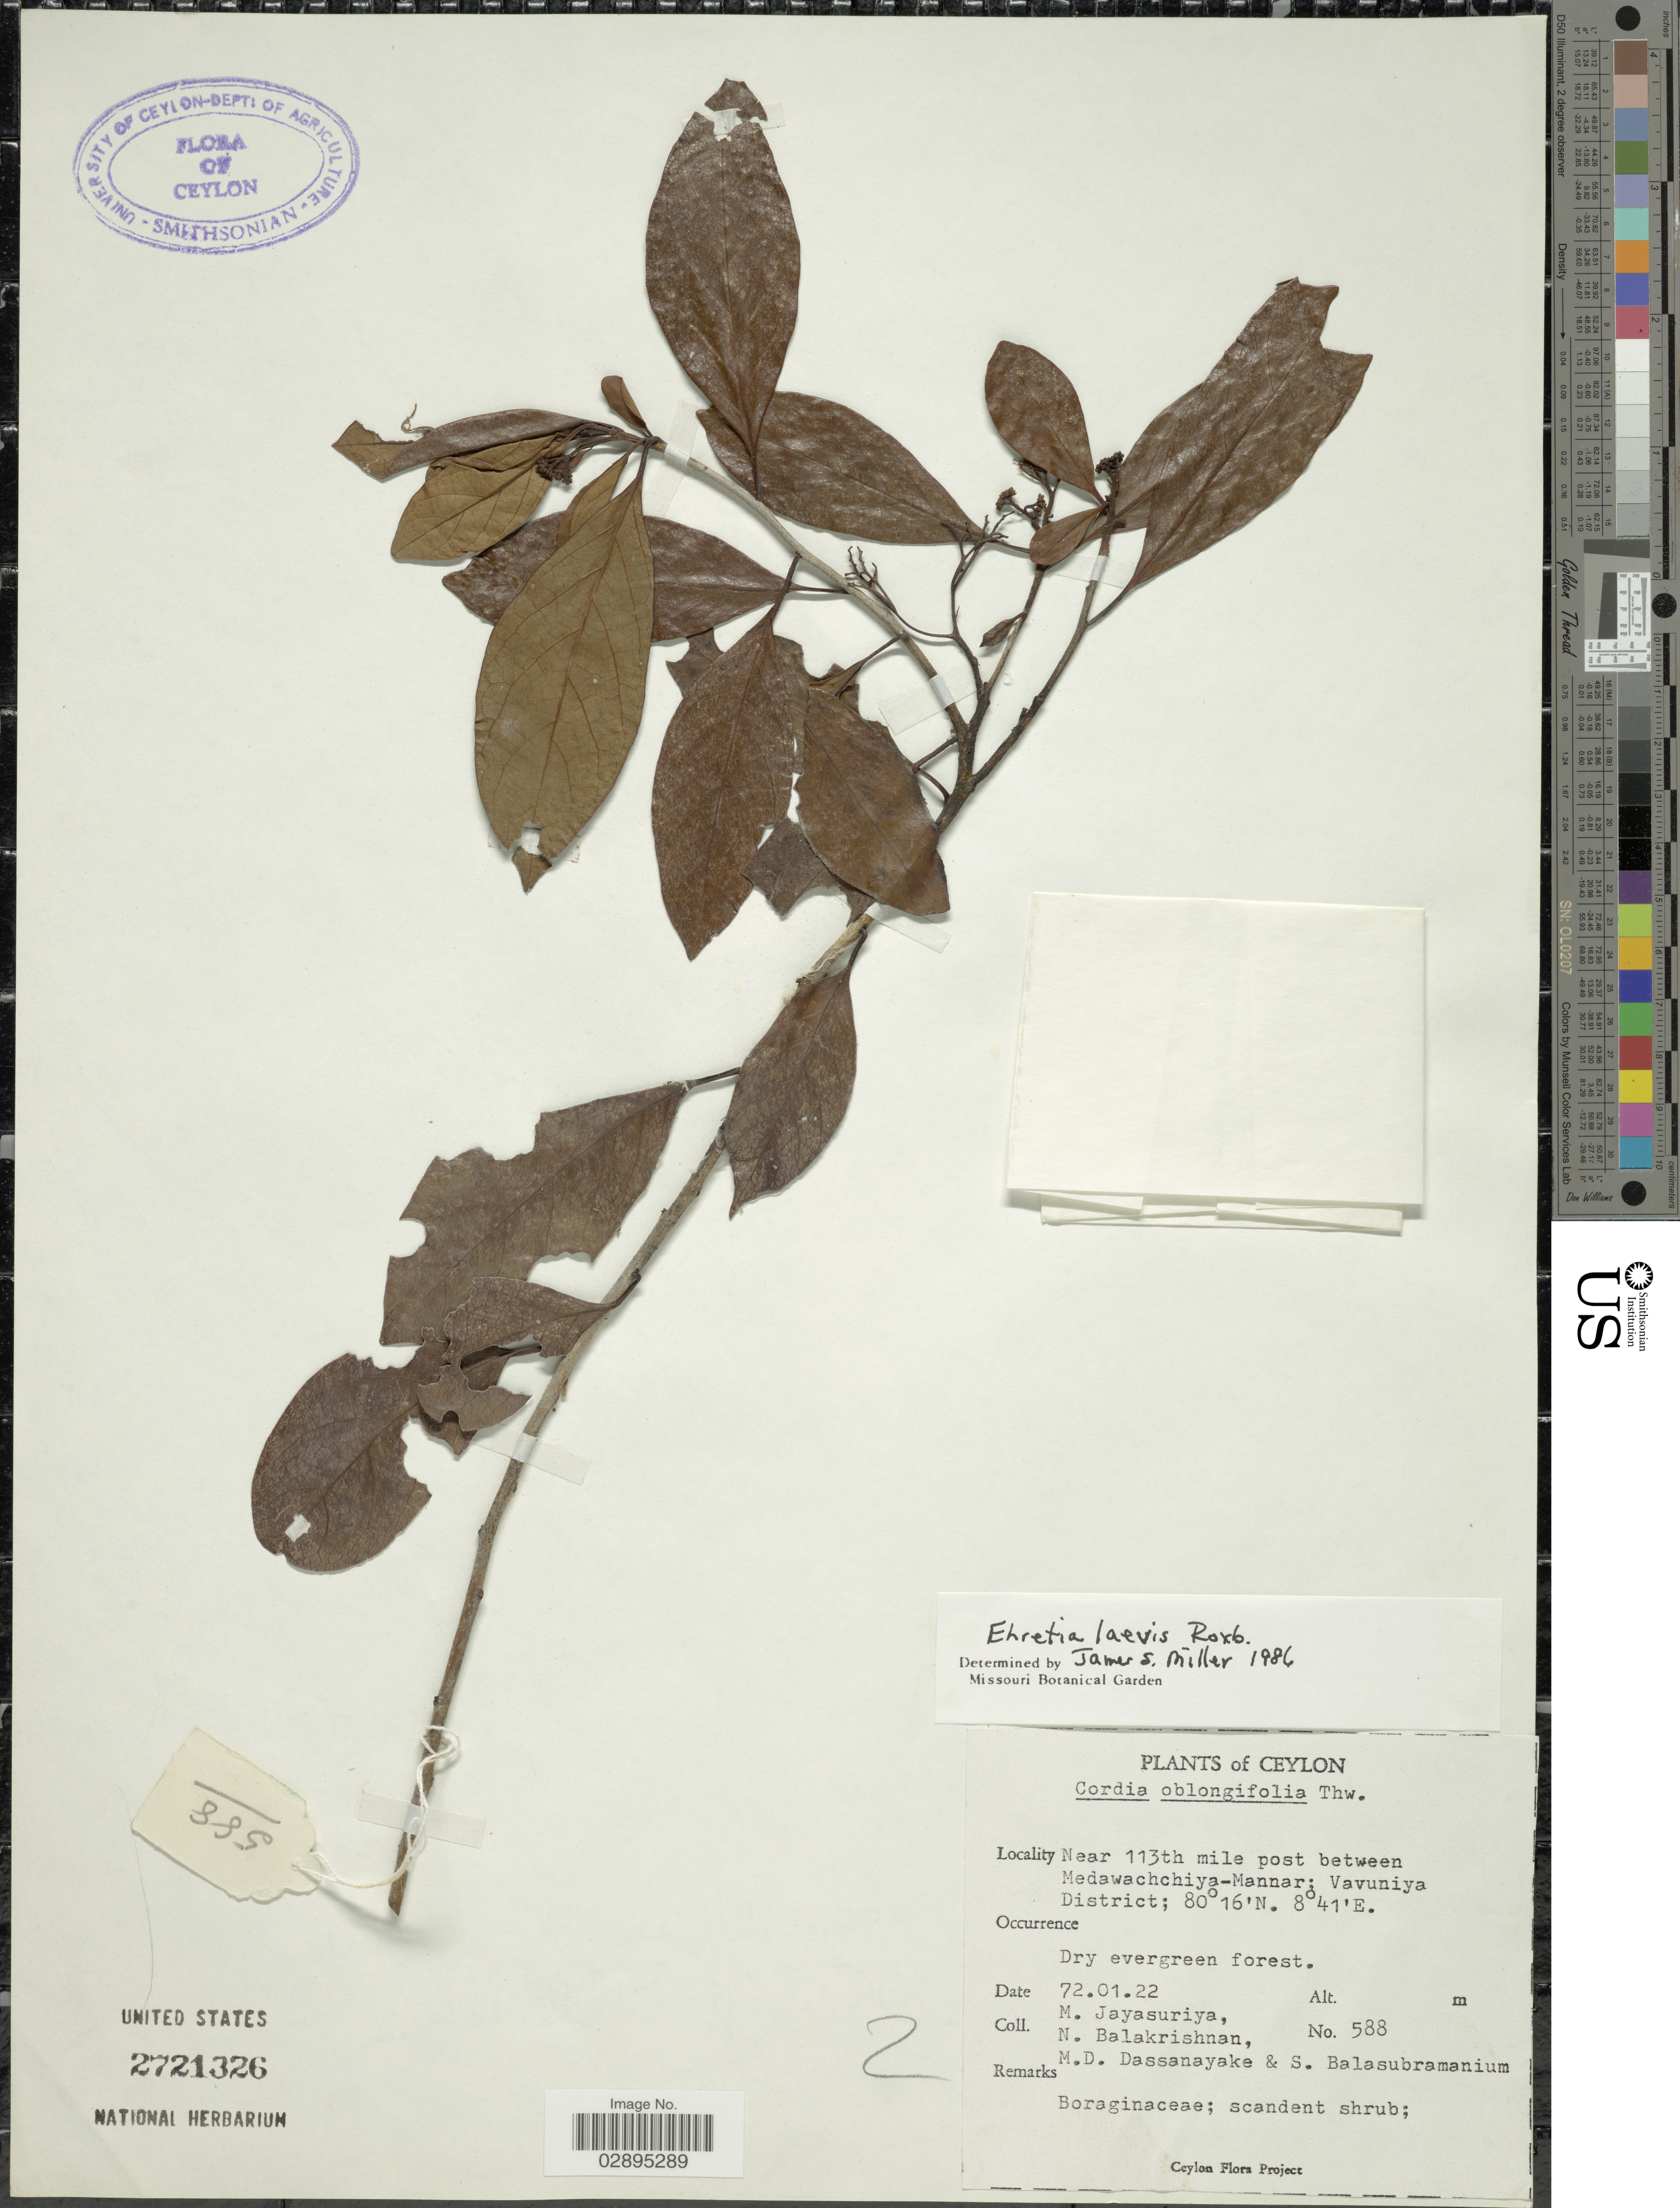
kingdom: Plantae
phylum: Tracheophyta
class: Magnoliopsida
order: Boraginales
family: Ehretiaceae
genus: Ehretia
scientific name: Ehretia laevis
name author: Roxb.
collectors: M. Jayasuriya, N. Balakrishnan, M. D. Dassanayake & S. Balasubramanium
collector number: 588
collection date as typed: Transcribed d/m/y: 22/1/72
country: Sri Lanka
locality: Ceylon. Near 113th mile post between Medawachchiya-Mannar: Vavuniya District.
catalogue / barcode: US 2721326